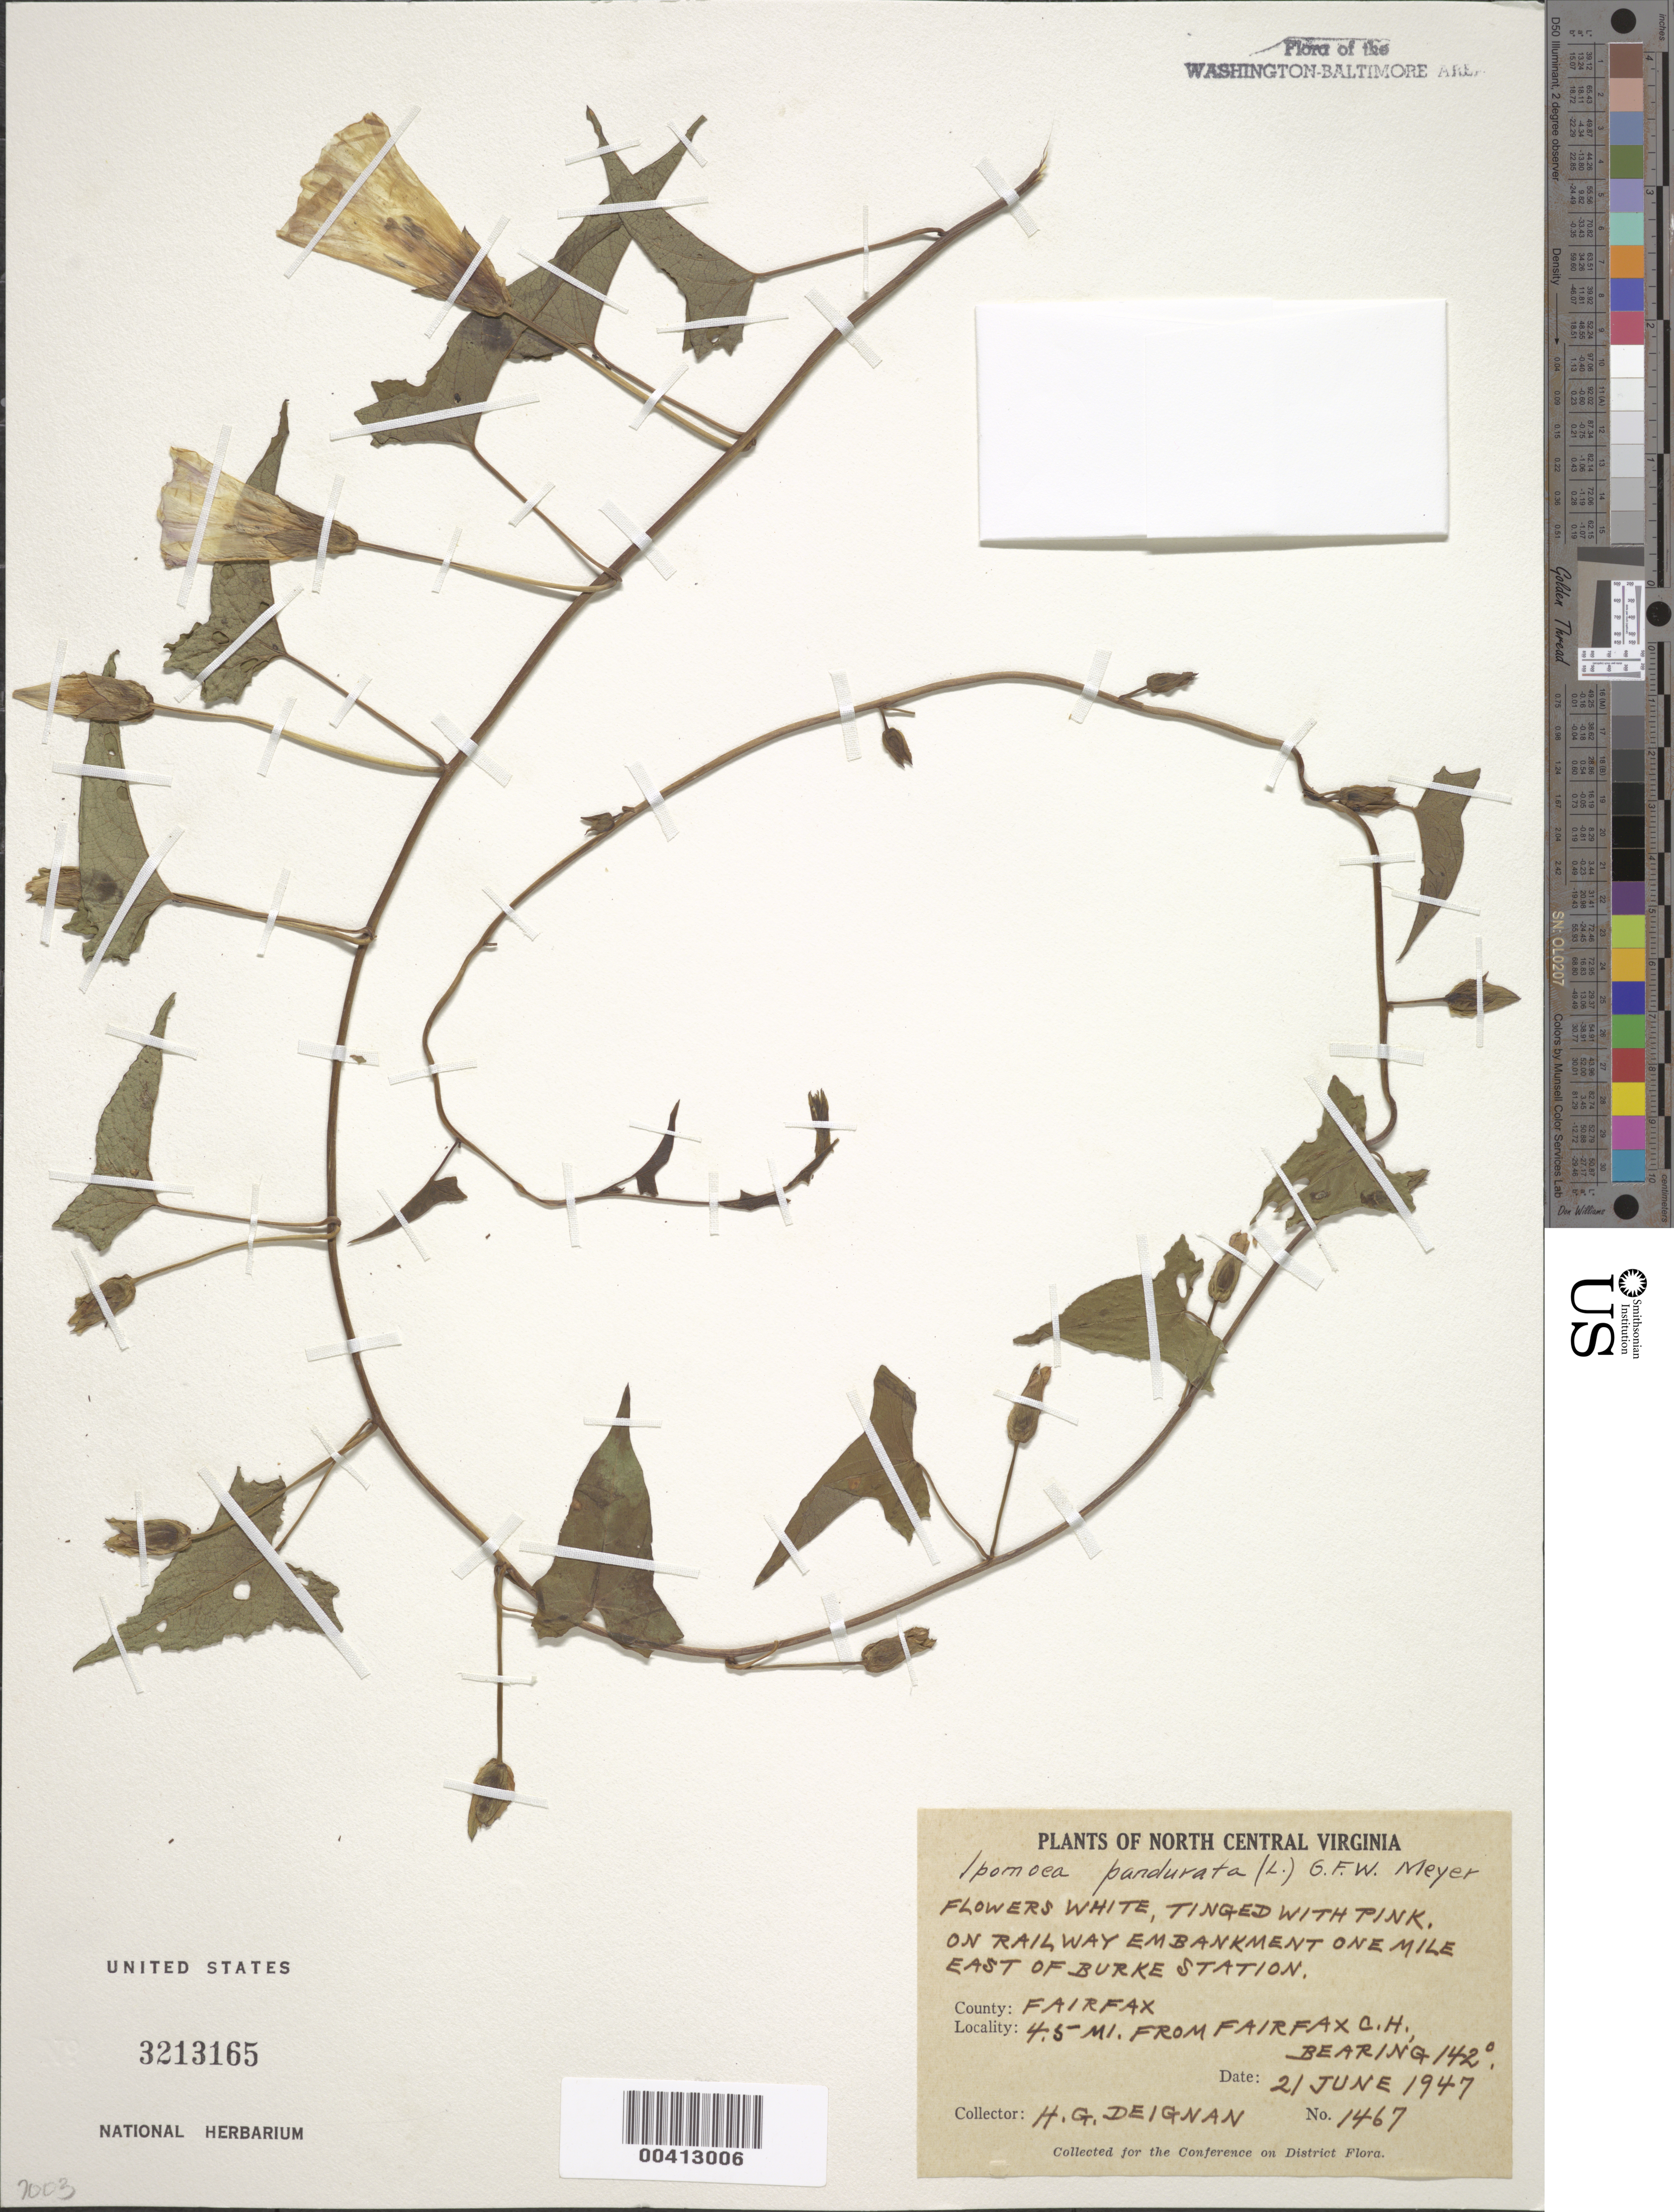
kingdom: Plantae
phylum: Tracheophyta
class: Magnoliopsida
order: Solanales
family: Convolvulaceae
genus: Ipomoea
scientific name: Ipomoea pandurata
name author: (L.) G. Mey.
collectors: H. Deignan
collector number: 1467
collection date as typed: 21 Jun 1947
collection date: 1947-06-21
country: United States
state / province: Virginia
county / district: Fairfax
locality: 4.5 mi. from Fairfax County Courthouse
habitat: On railway embankment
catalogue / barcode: US 3213165